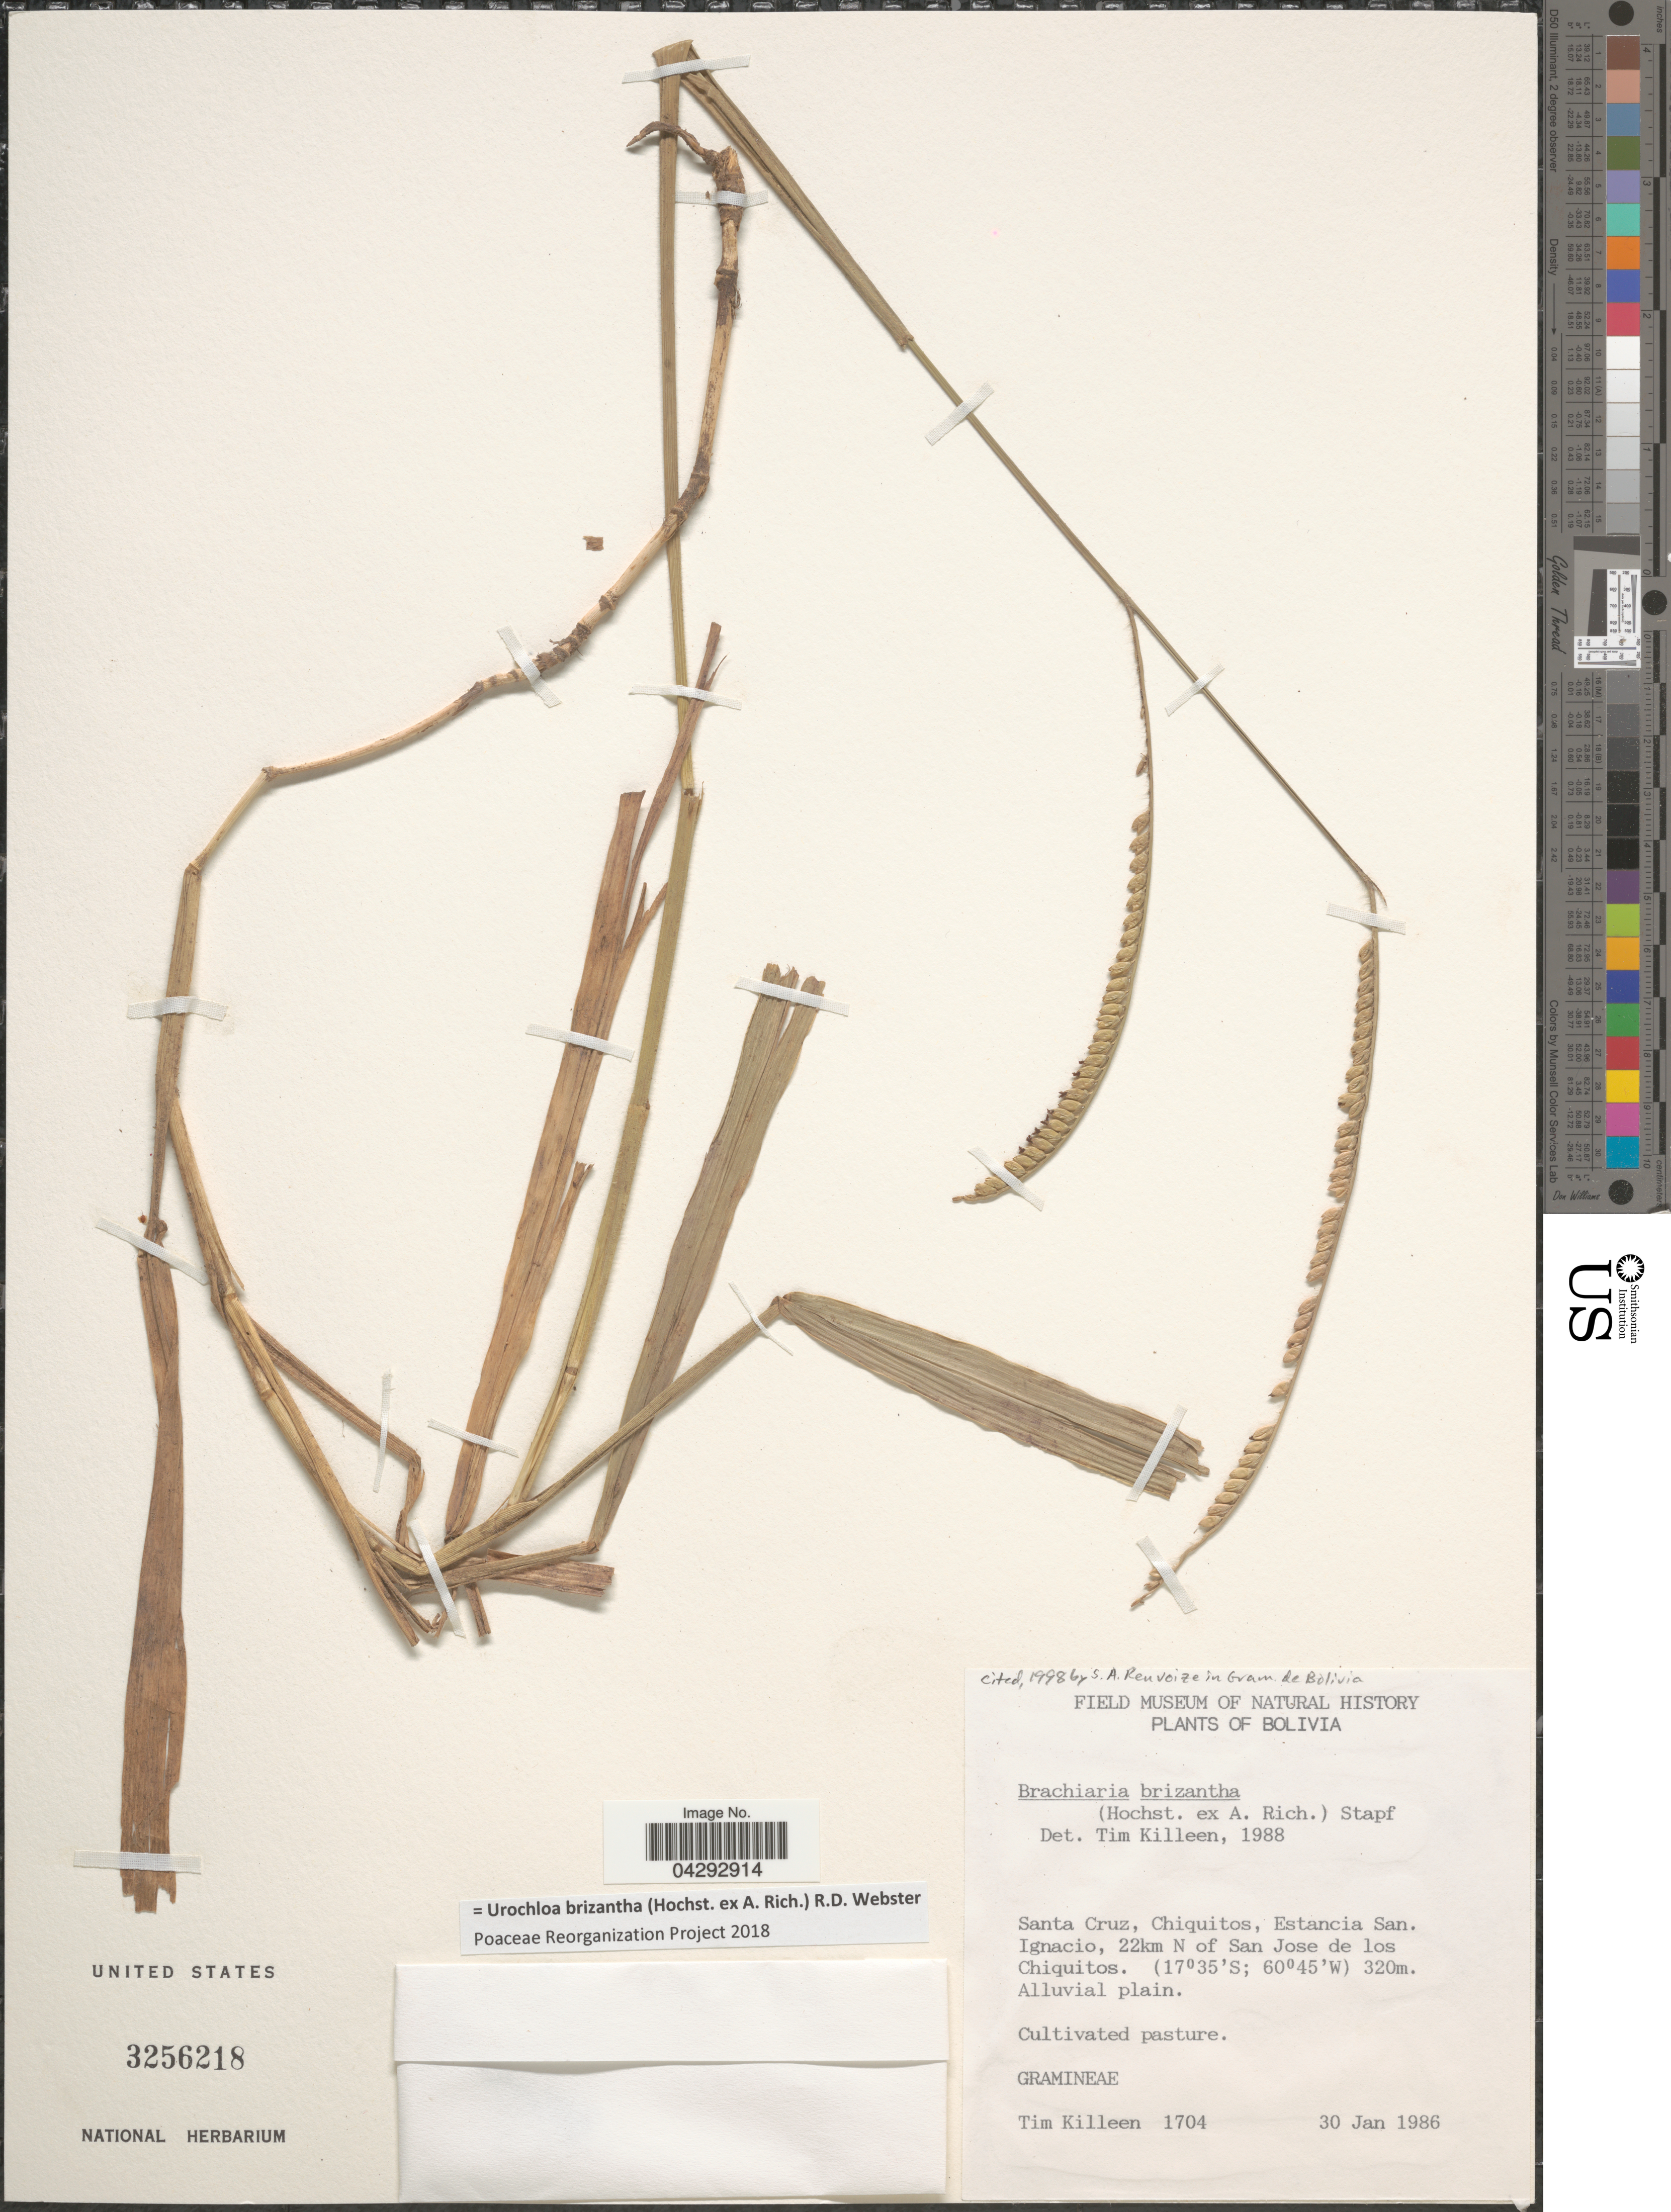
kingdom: Plantae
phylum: Tracheophyta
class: Liliopsida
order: Poales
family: Poaceae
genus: Urochloa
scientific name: Urochloa brizantha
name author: (Hochst. ex A. Rich.) R.D. Webster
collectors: T. J. Killeen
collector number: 1704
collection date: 1986-01-30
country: Bolivia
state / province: Santa Cruz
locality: Chiquitos, Estancia San Ignacio, 22km N of San Jose de los Chiquitos. Alluvial plain.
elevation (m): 320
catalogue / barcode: US 3256218